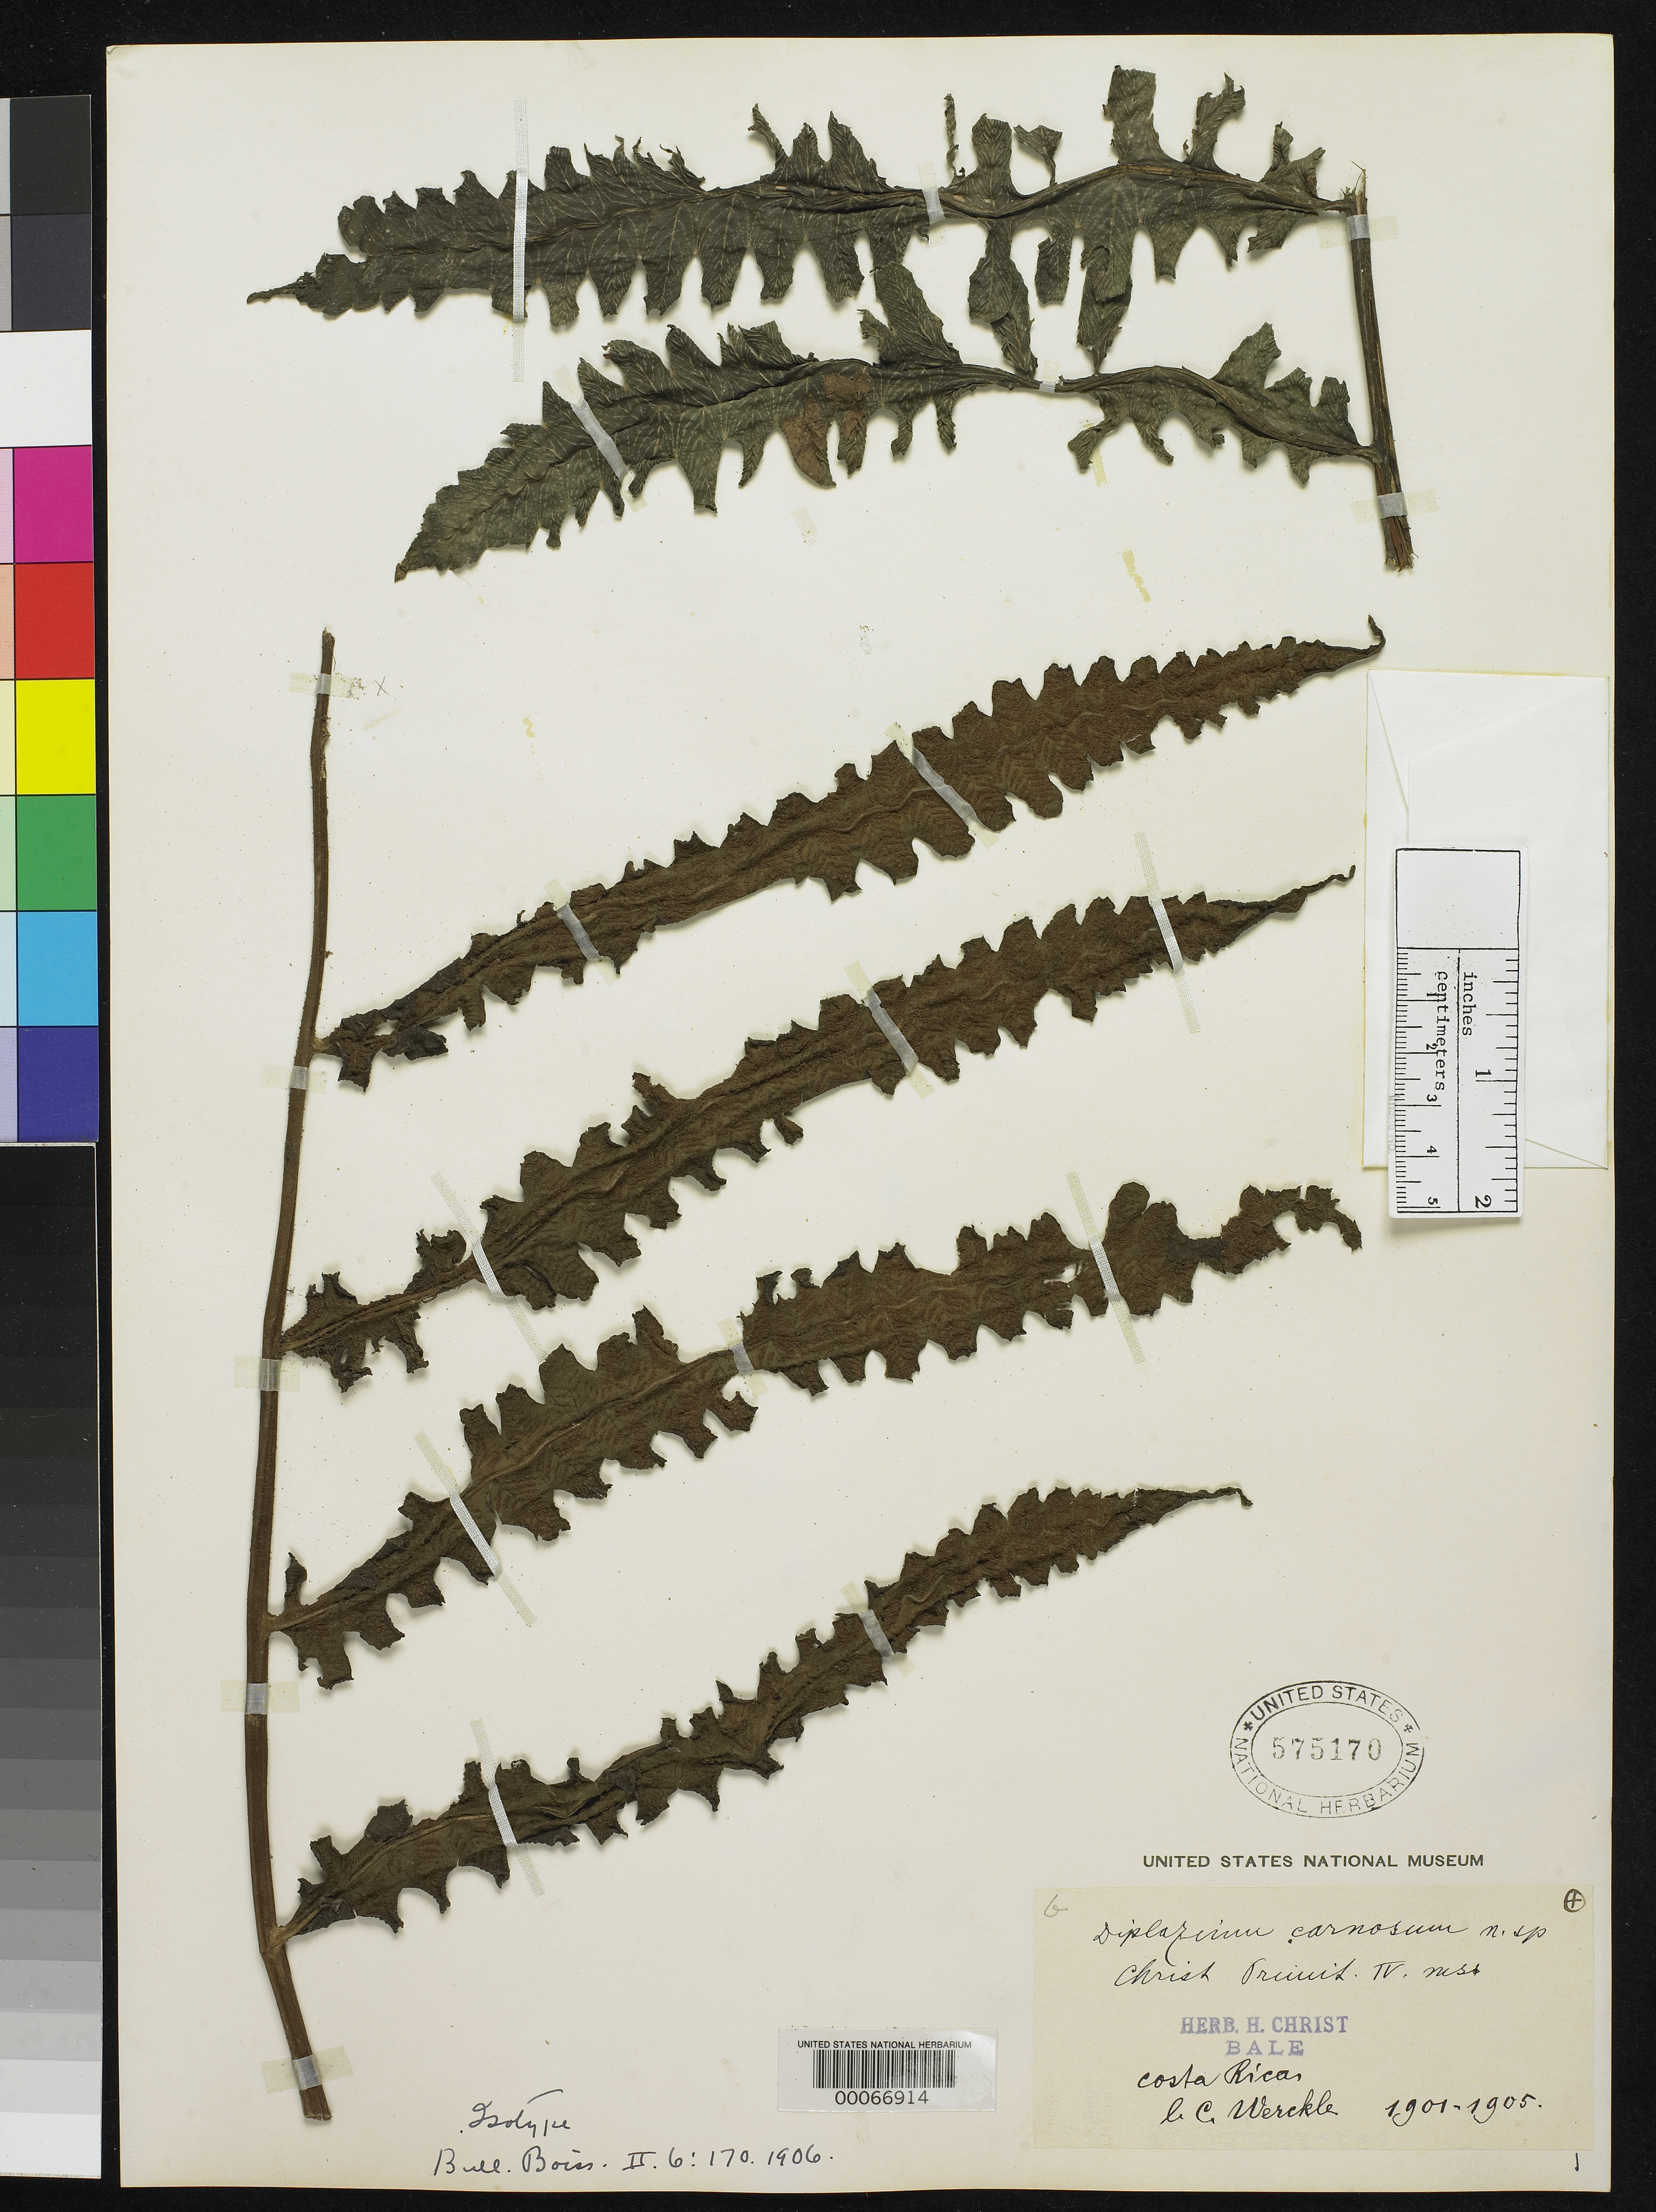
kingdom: Plantae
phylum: Tracheophyta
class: Polypodiopsida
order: Polypodiales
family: Athyriaceae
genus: Diplazium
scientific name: Diplazium carnosum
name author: Christ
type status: Type Collection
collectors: C. C Wercklé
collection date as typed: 1901 to -- --- 1905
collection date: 1901/1905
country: Costa Rica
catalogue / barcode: US 575170